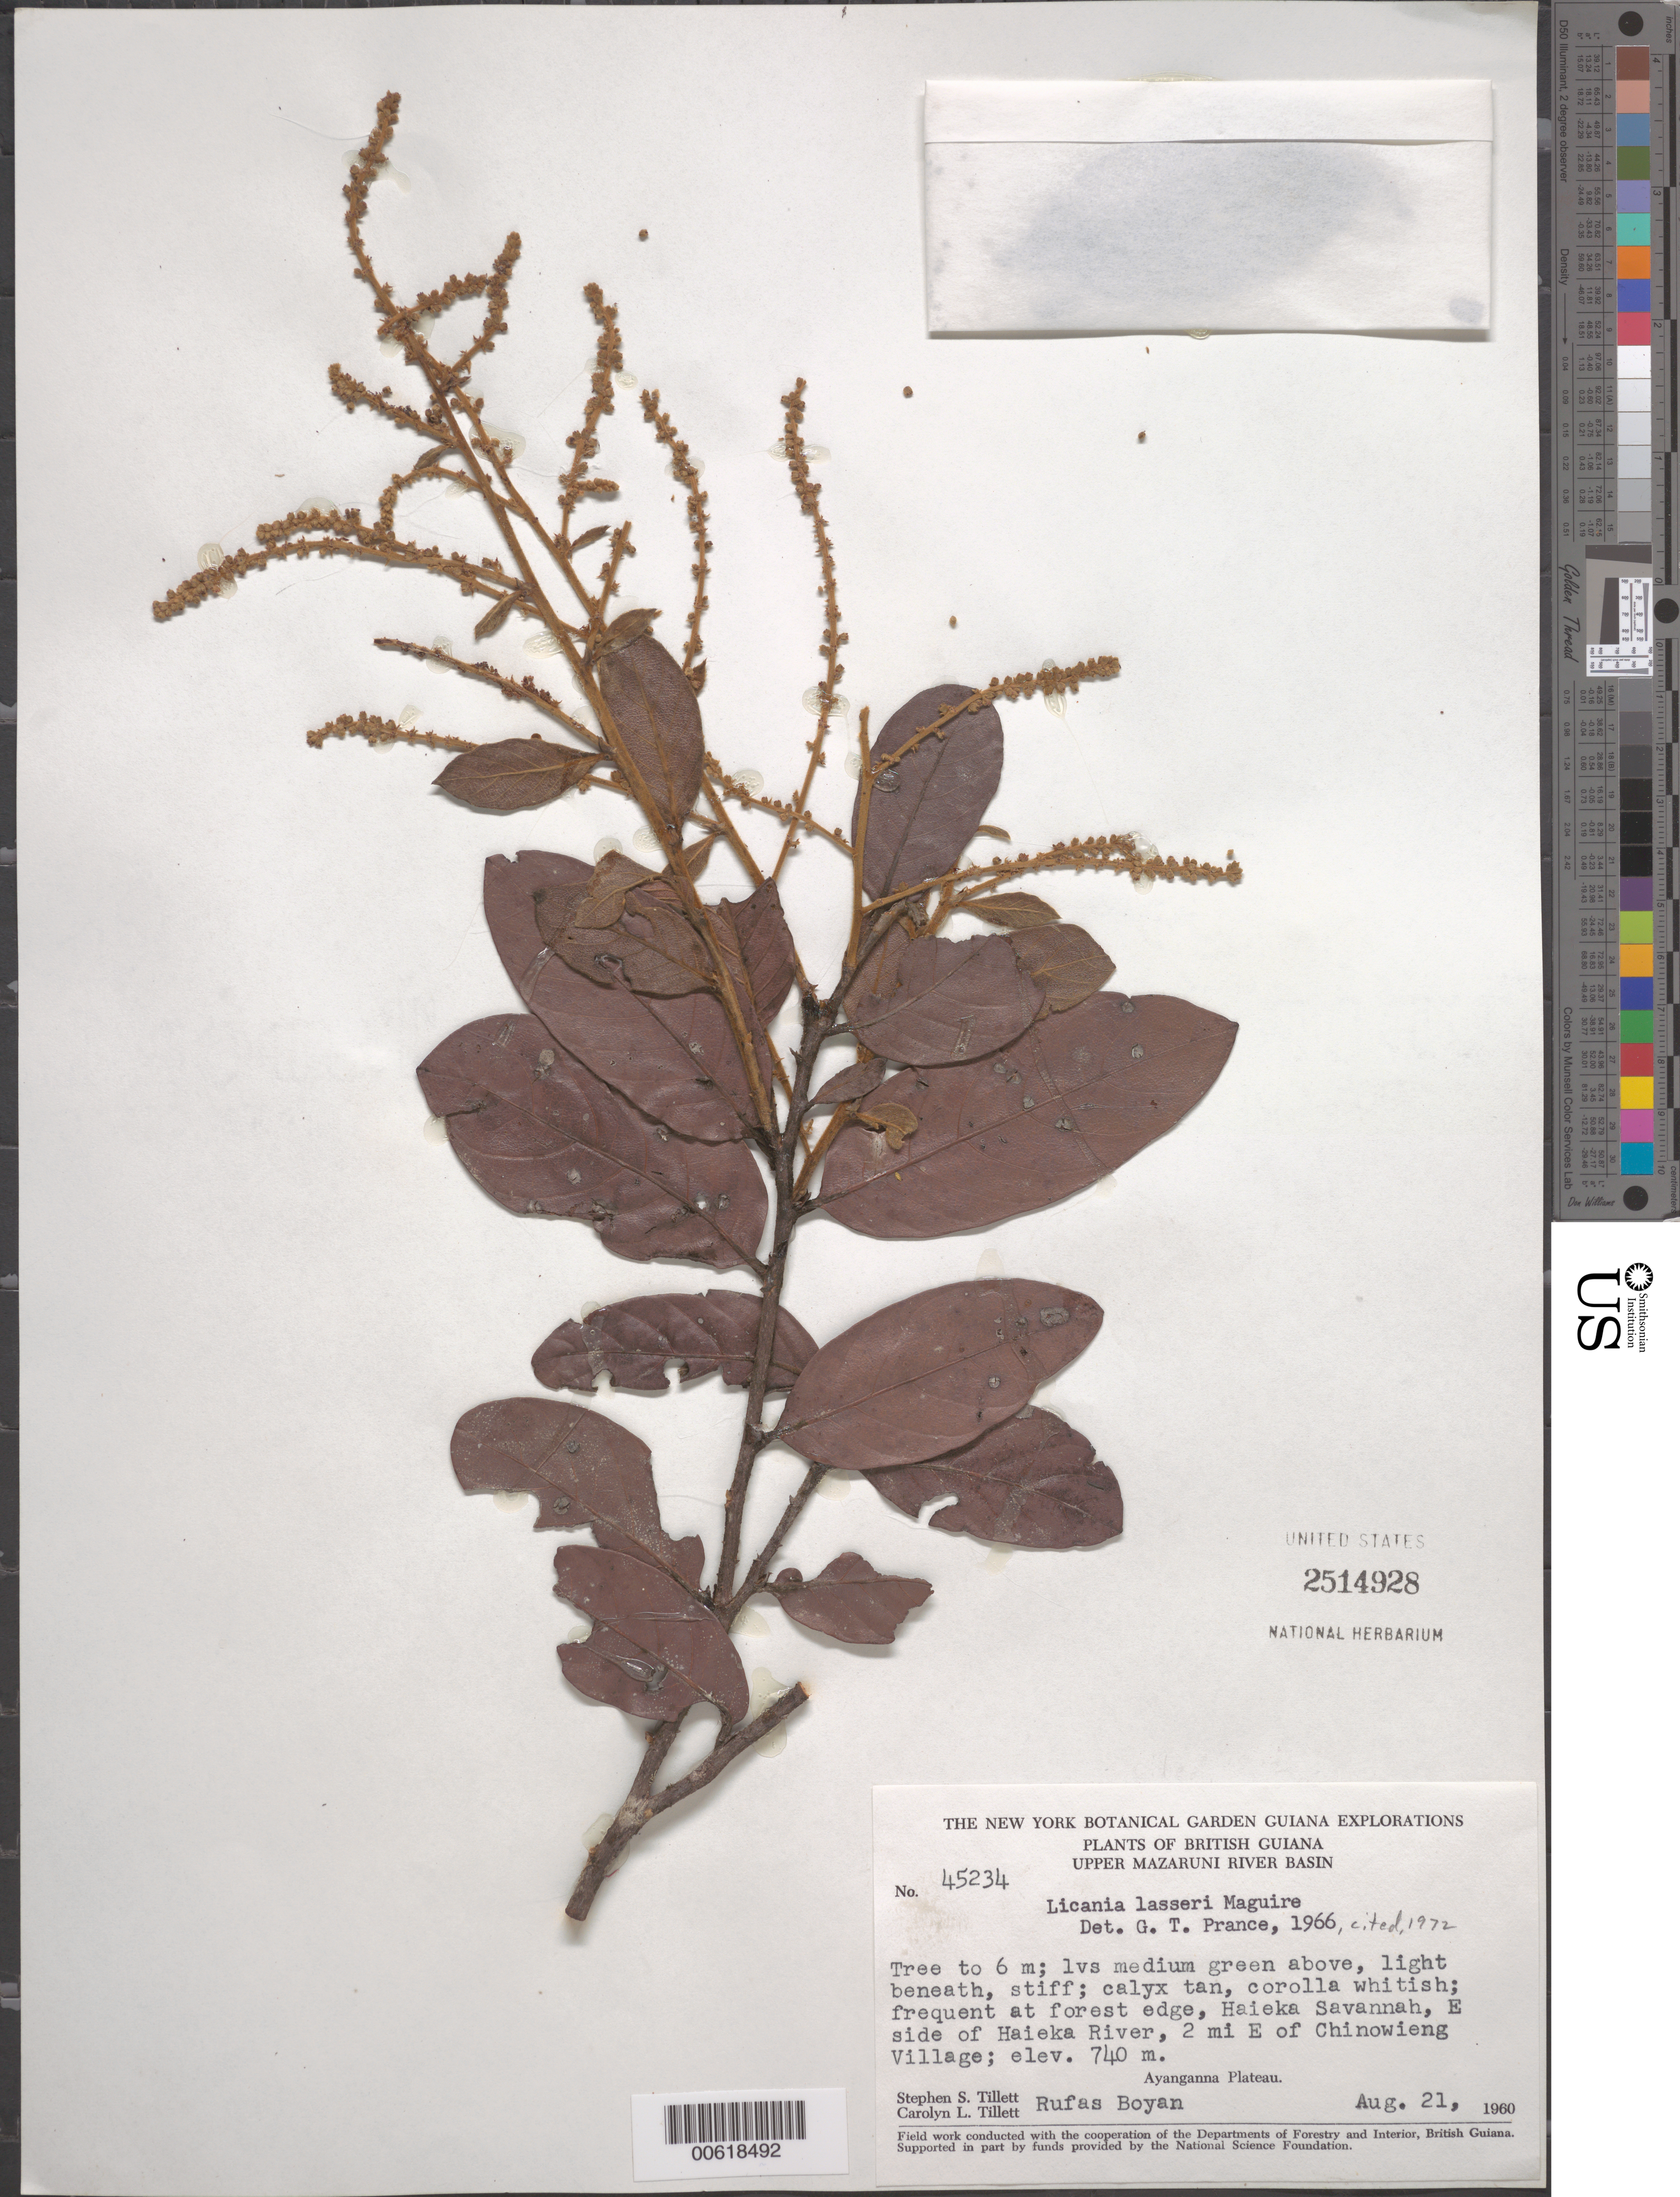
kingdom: Plantae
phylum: Tracheophyta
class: Magnoliopsida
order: Malpighiales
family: Chrysobalanaceae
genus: Hymenopus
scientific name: Hymenopus lasseri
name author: (Maguire) Sothers & Prance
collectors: S. S. Tillett, C. L. Tillett & R. Boyan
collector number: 45234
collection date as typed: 21-Aug-60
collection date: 1960-08-21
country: Guyana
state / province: Cuyuni-Mazaruni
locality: Haieka Savanna, E side of Haieka R., 2 mi. E of Chinowieng Village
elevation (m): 740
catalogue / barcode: US 2514928